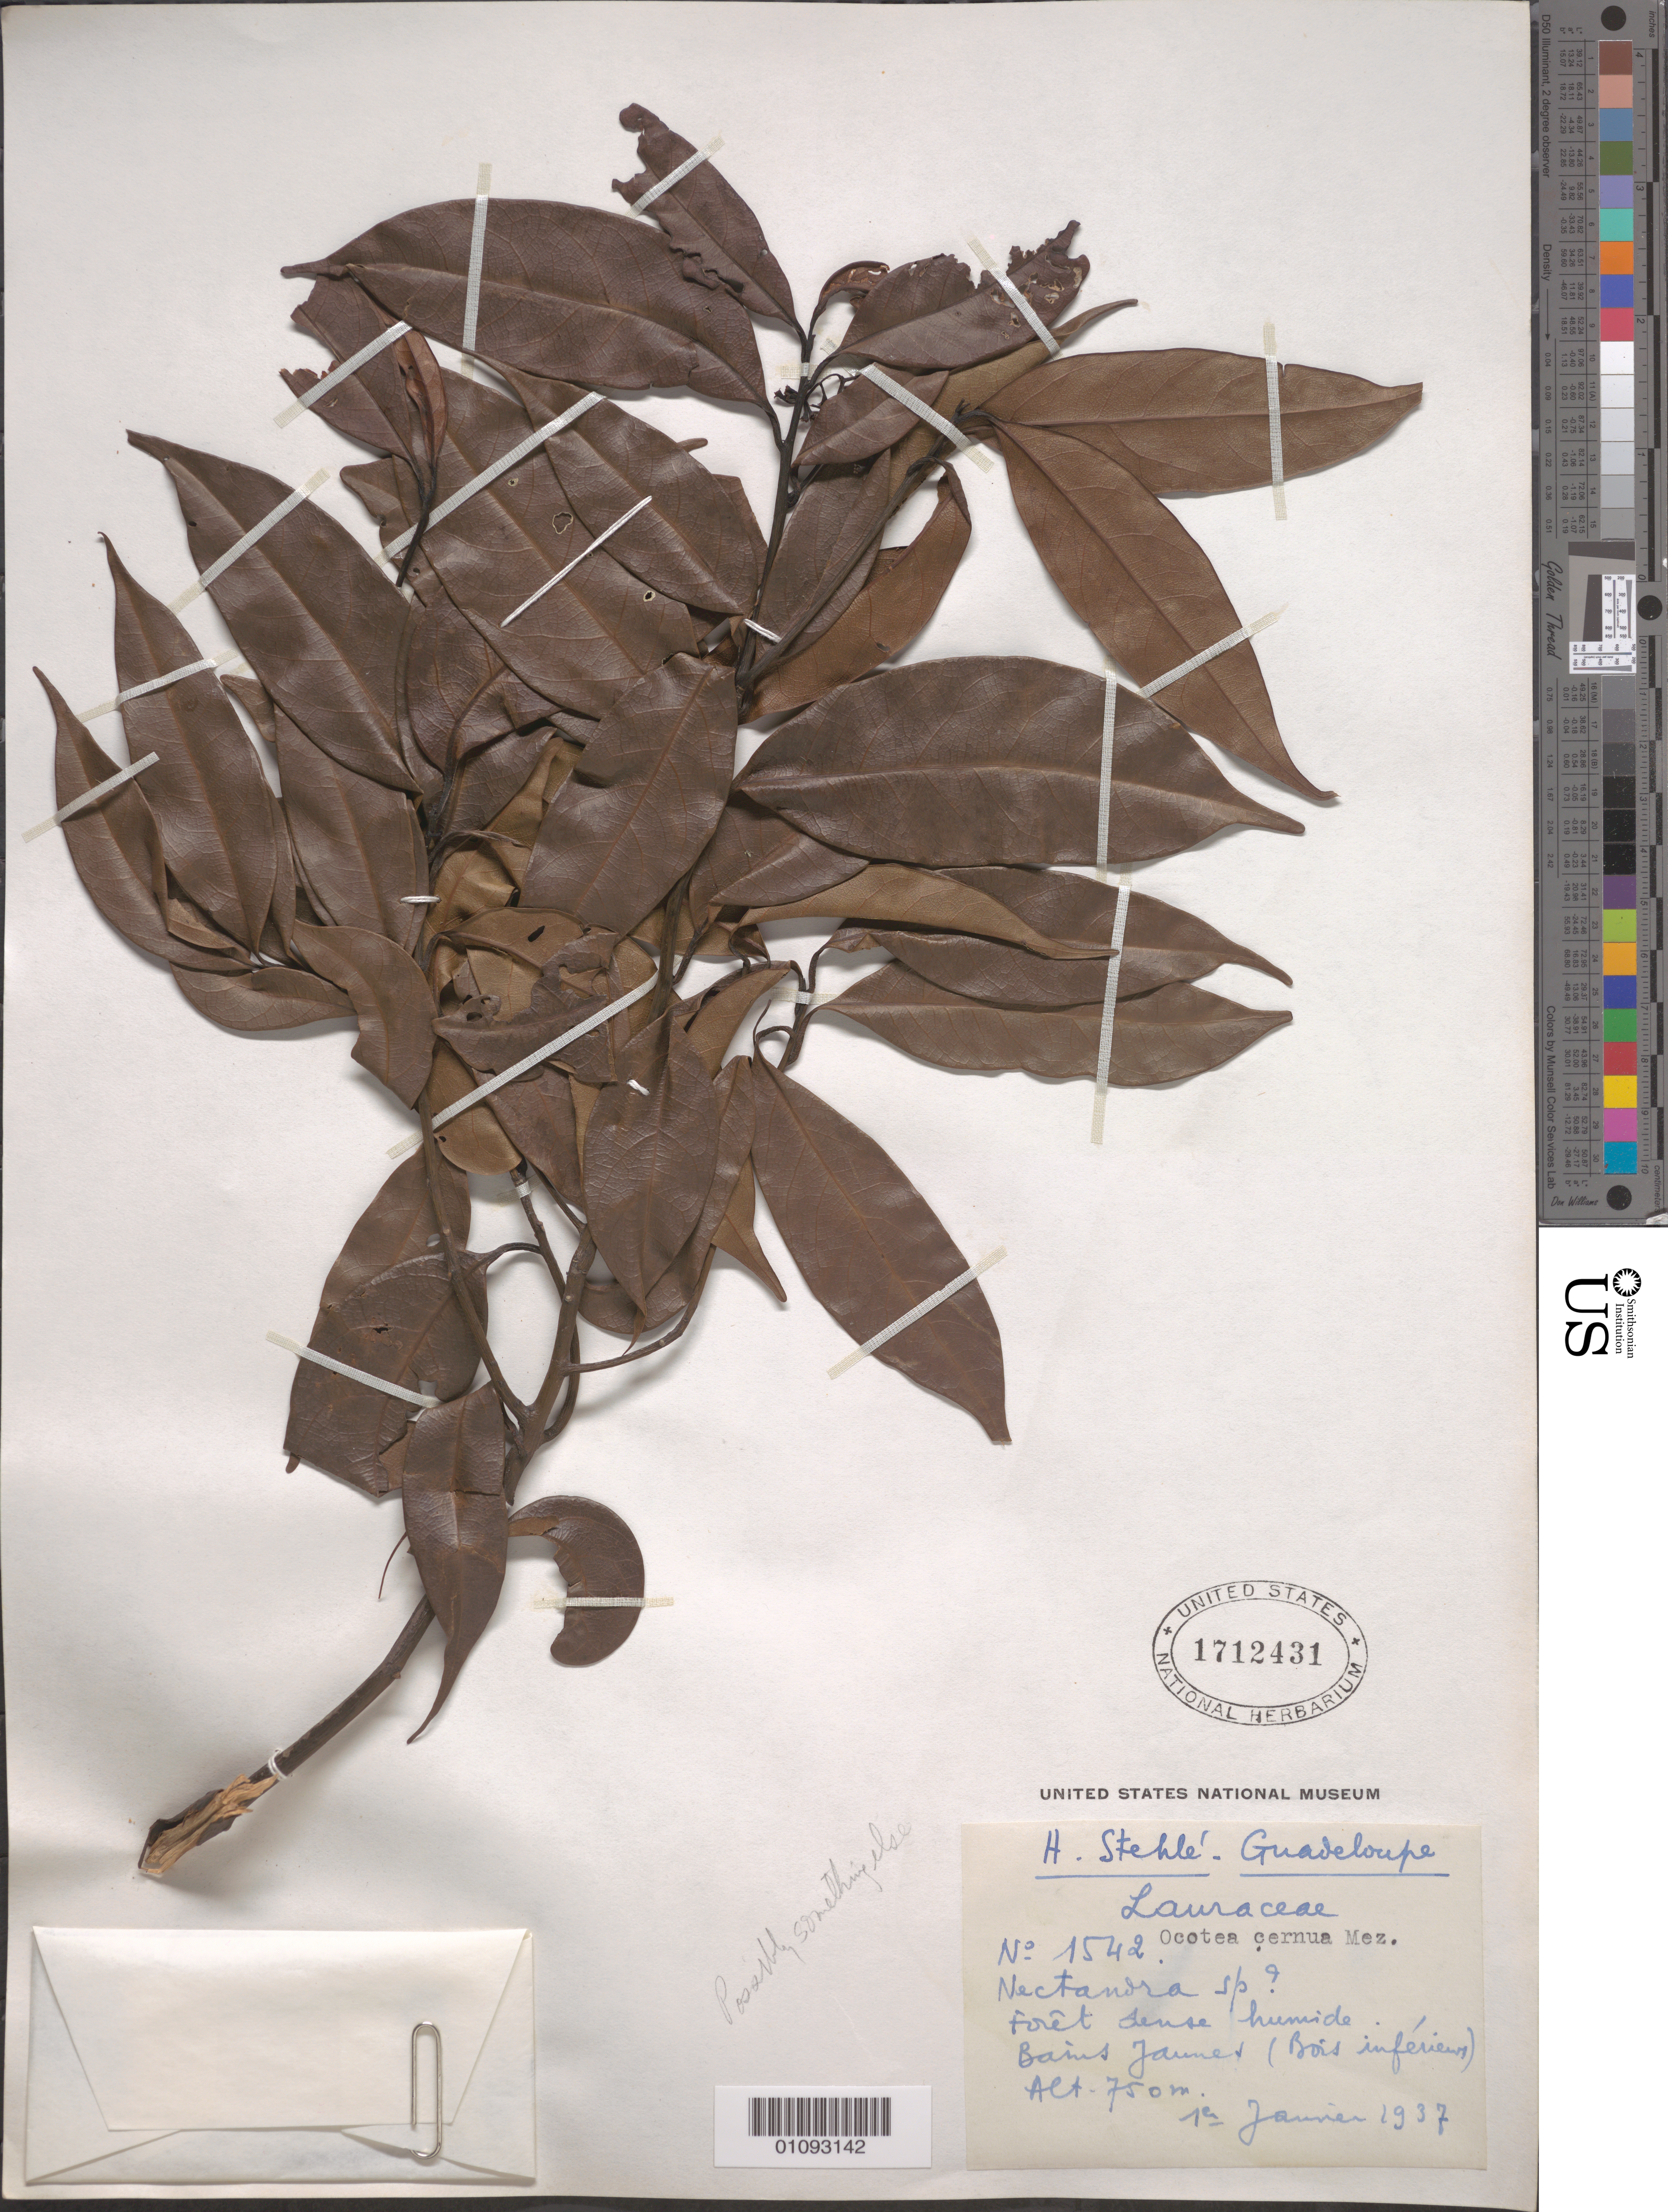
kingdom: Plantae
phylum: Tracheophyta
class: Magnoliopsida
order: Laurales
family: Lauraceae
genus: Ocotea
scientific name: Ocotea cernua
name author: (Nees) Mez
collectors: H. Stehlé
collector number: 1542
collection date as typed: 01 Jan 1937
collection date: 1937-01-01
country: Guadeloupe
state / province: St. Claude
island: Basse Terre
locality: Bains Jaunes.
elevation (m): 750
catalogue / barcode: US 1712431